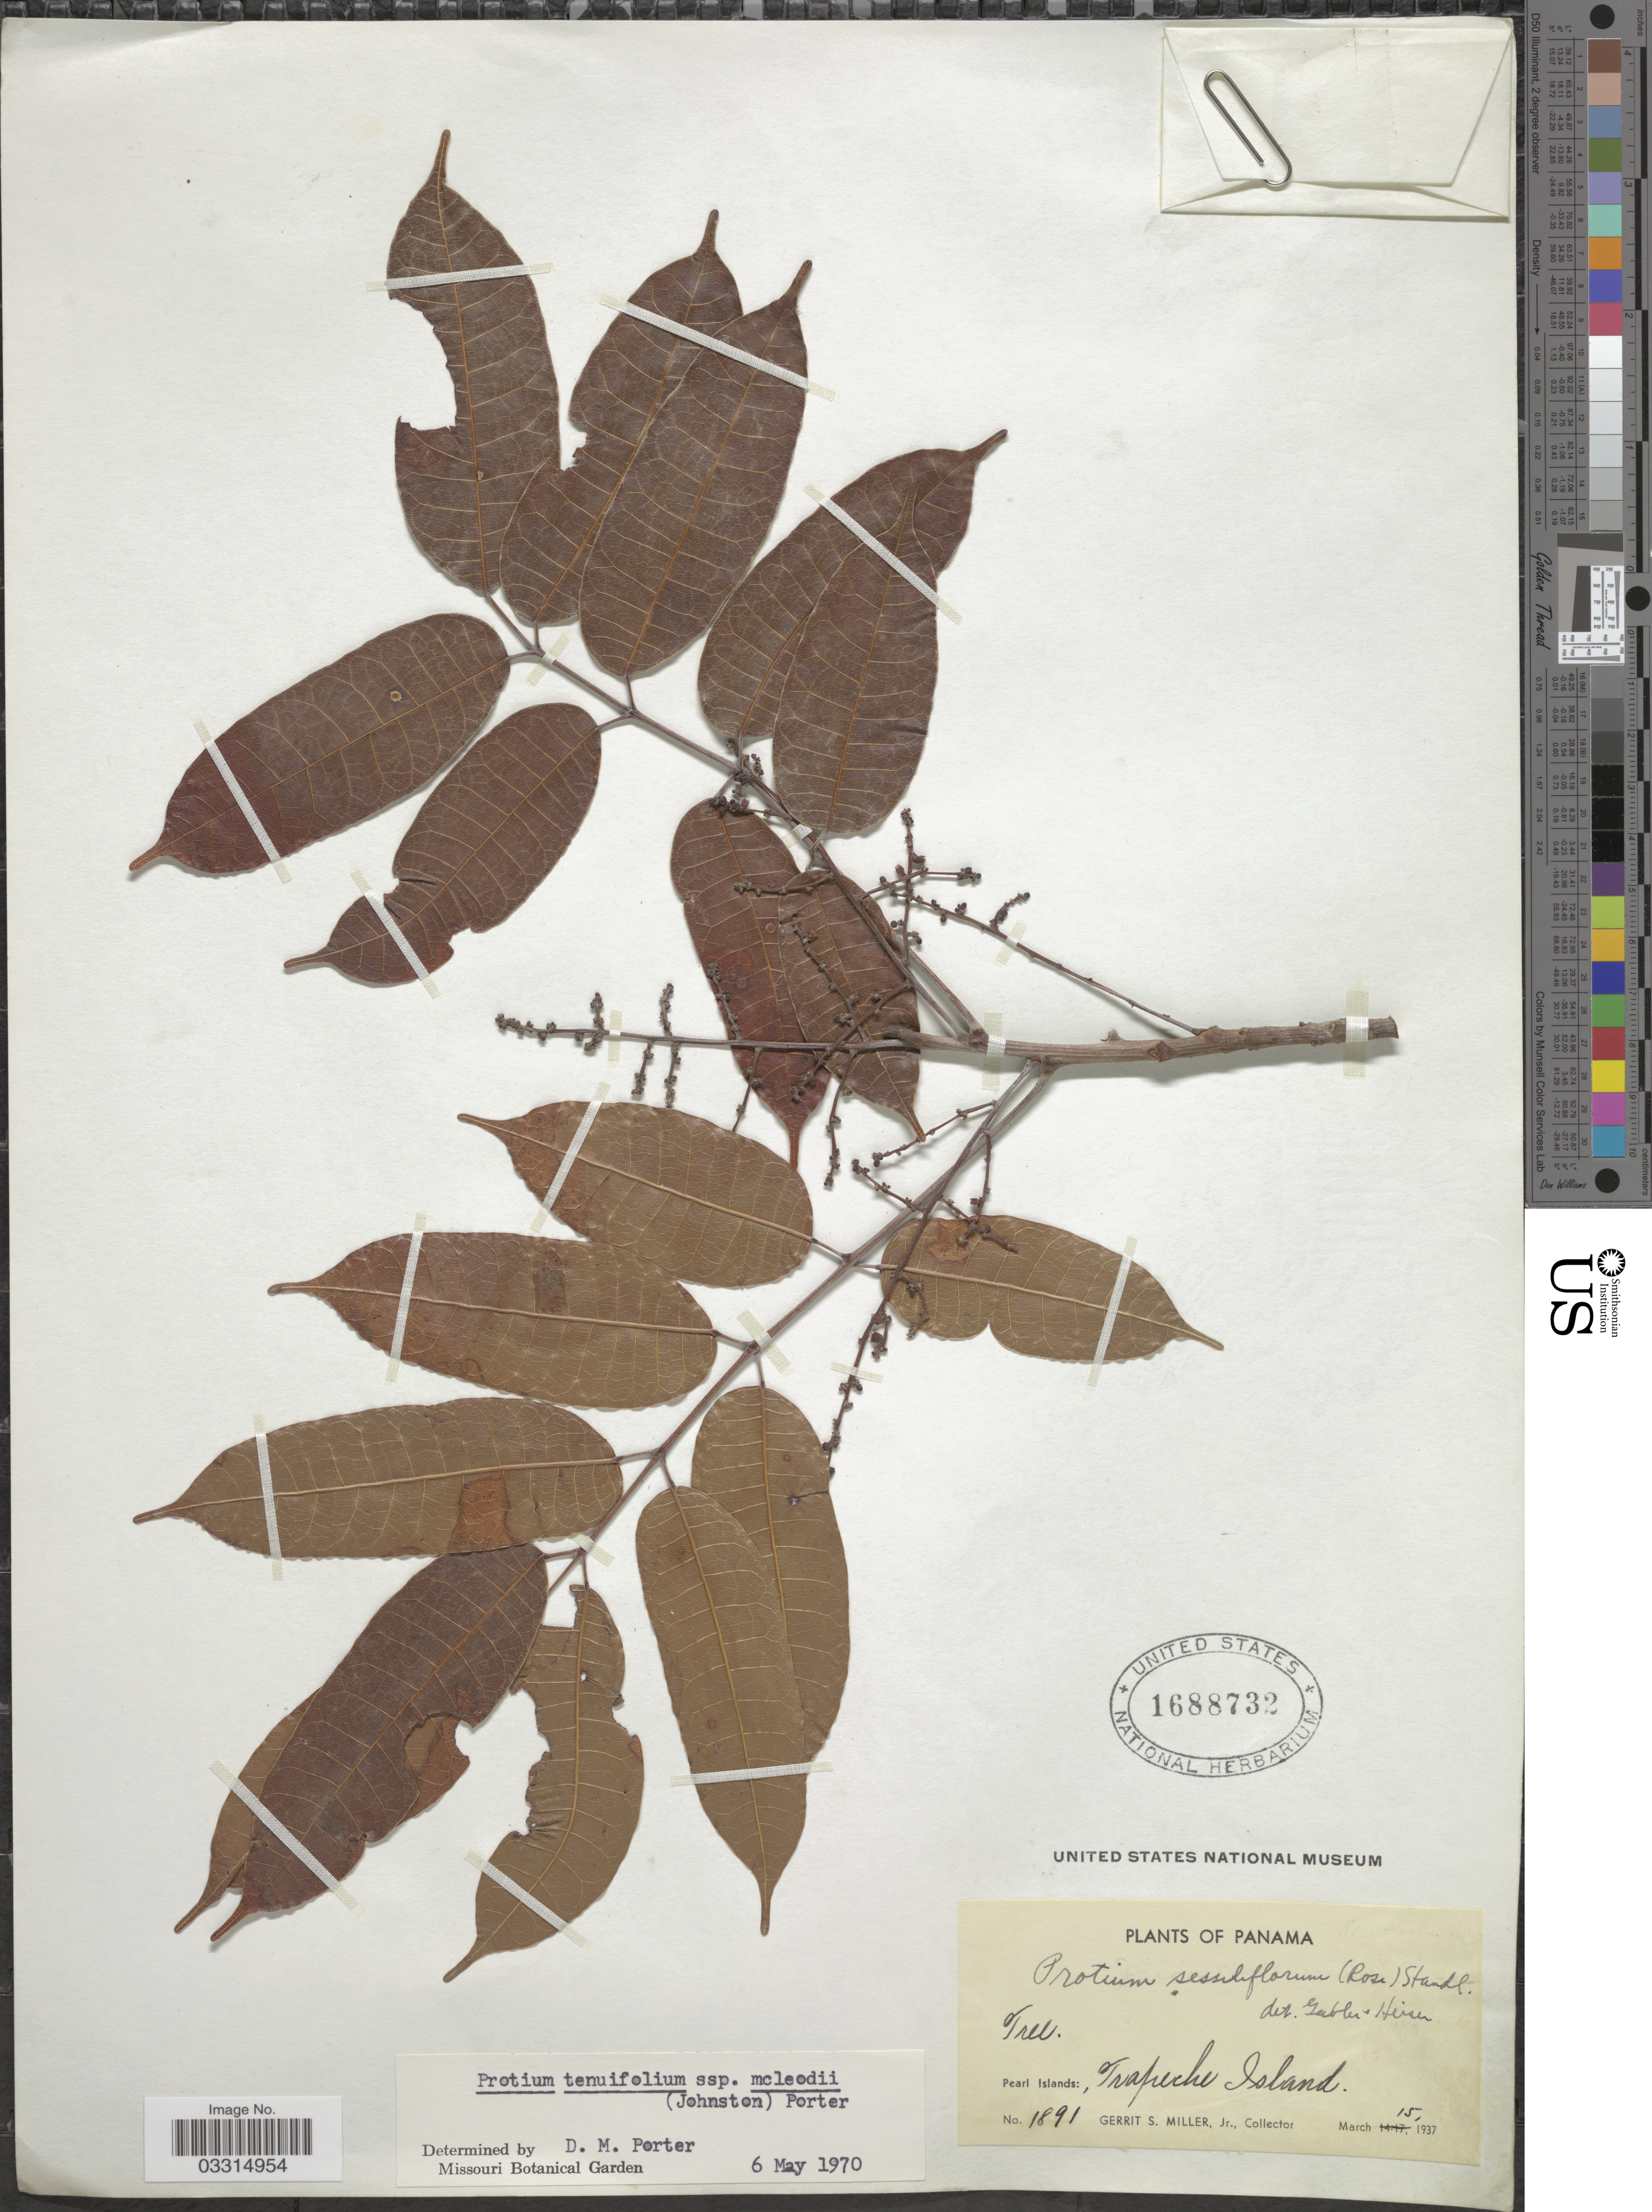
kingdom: Plantae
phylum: Tracheophyta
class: Magnoliopsida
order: Sapindales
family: Burseraceae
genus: Protium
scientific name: Protium tenuifolium var. mcleodii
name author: (I.M. Johnst.) D.M. Porter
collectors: G. S. Miller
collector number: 1891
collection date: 1937-03-15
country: Panama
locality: Pearl Island:, Trapeche Island.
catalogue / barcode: US 1688732